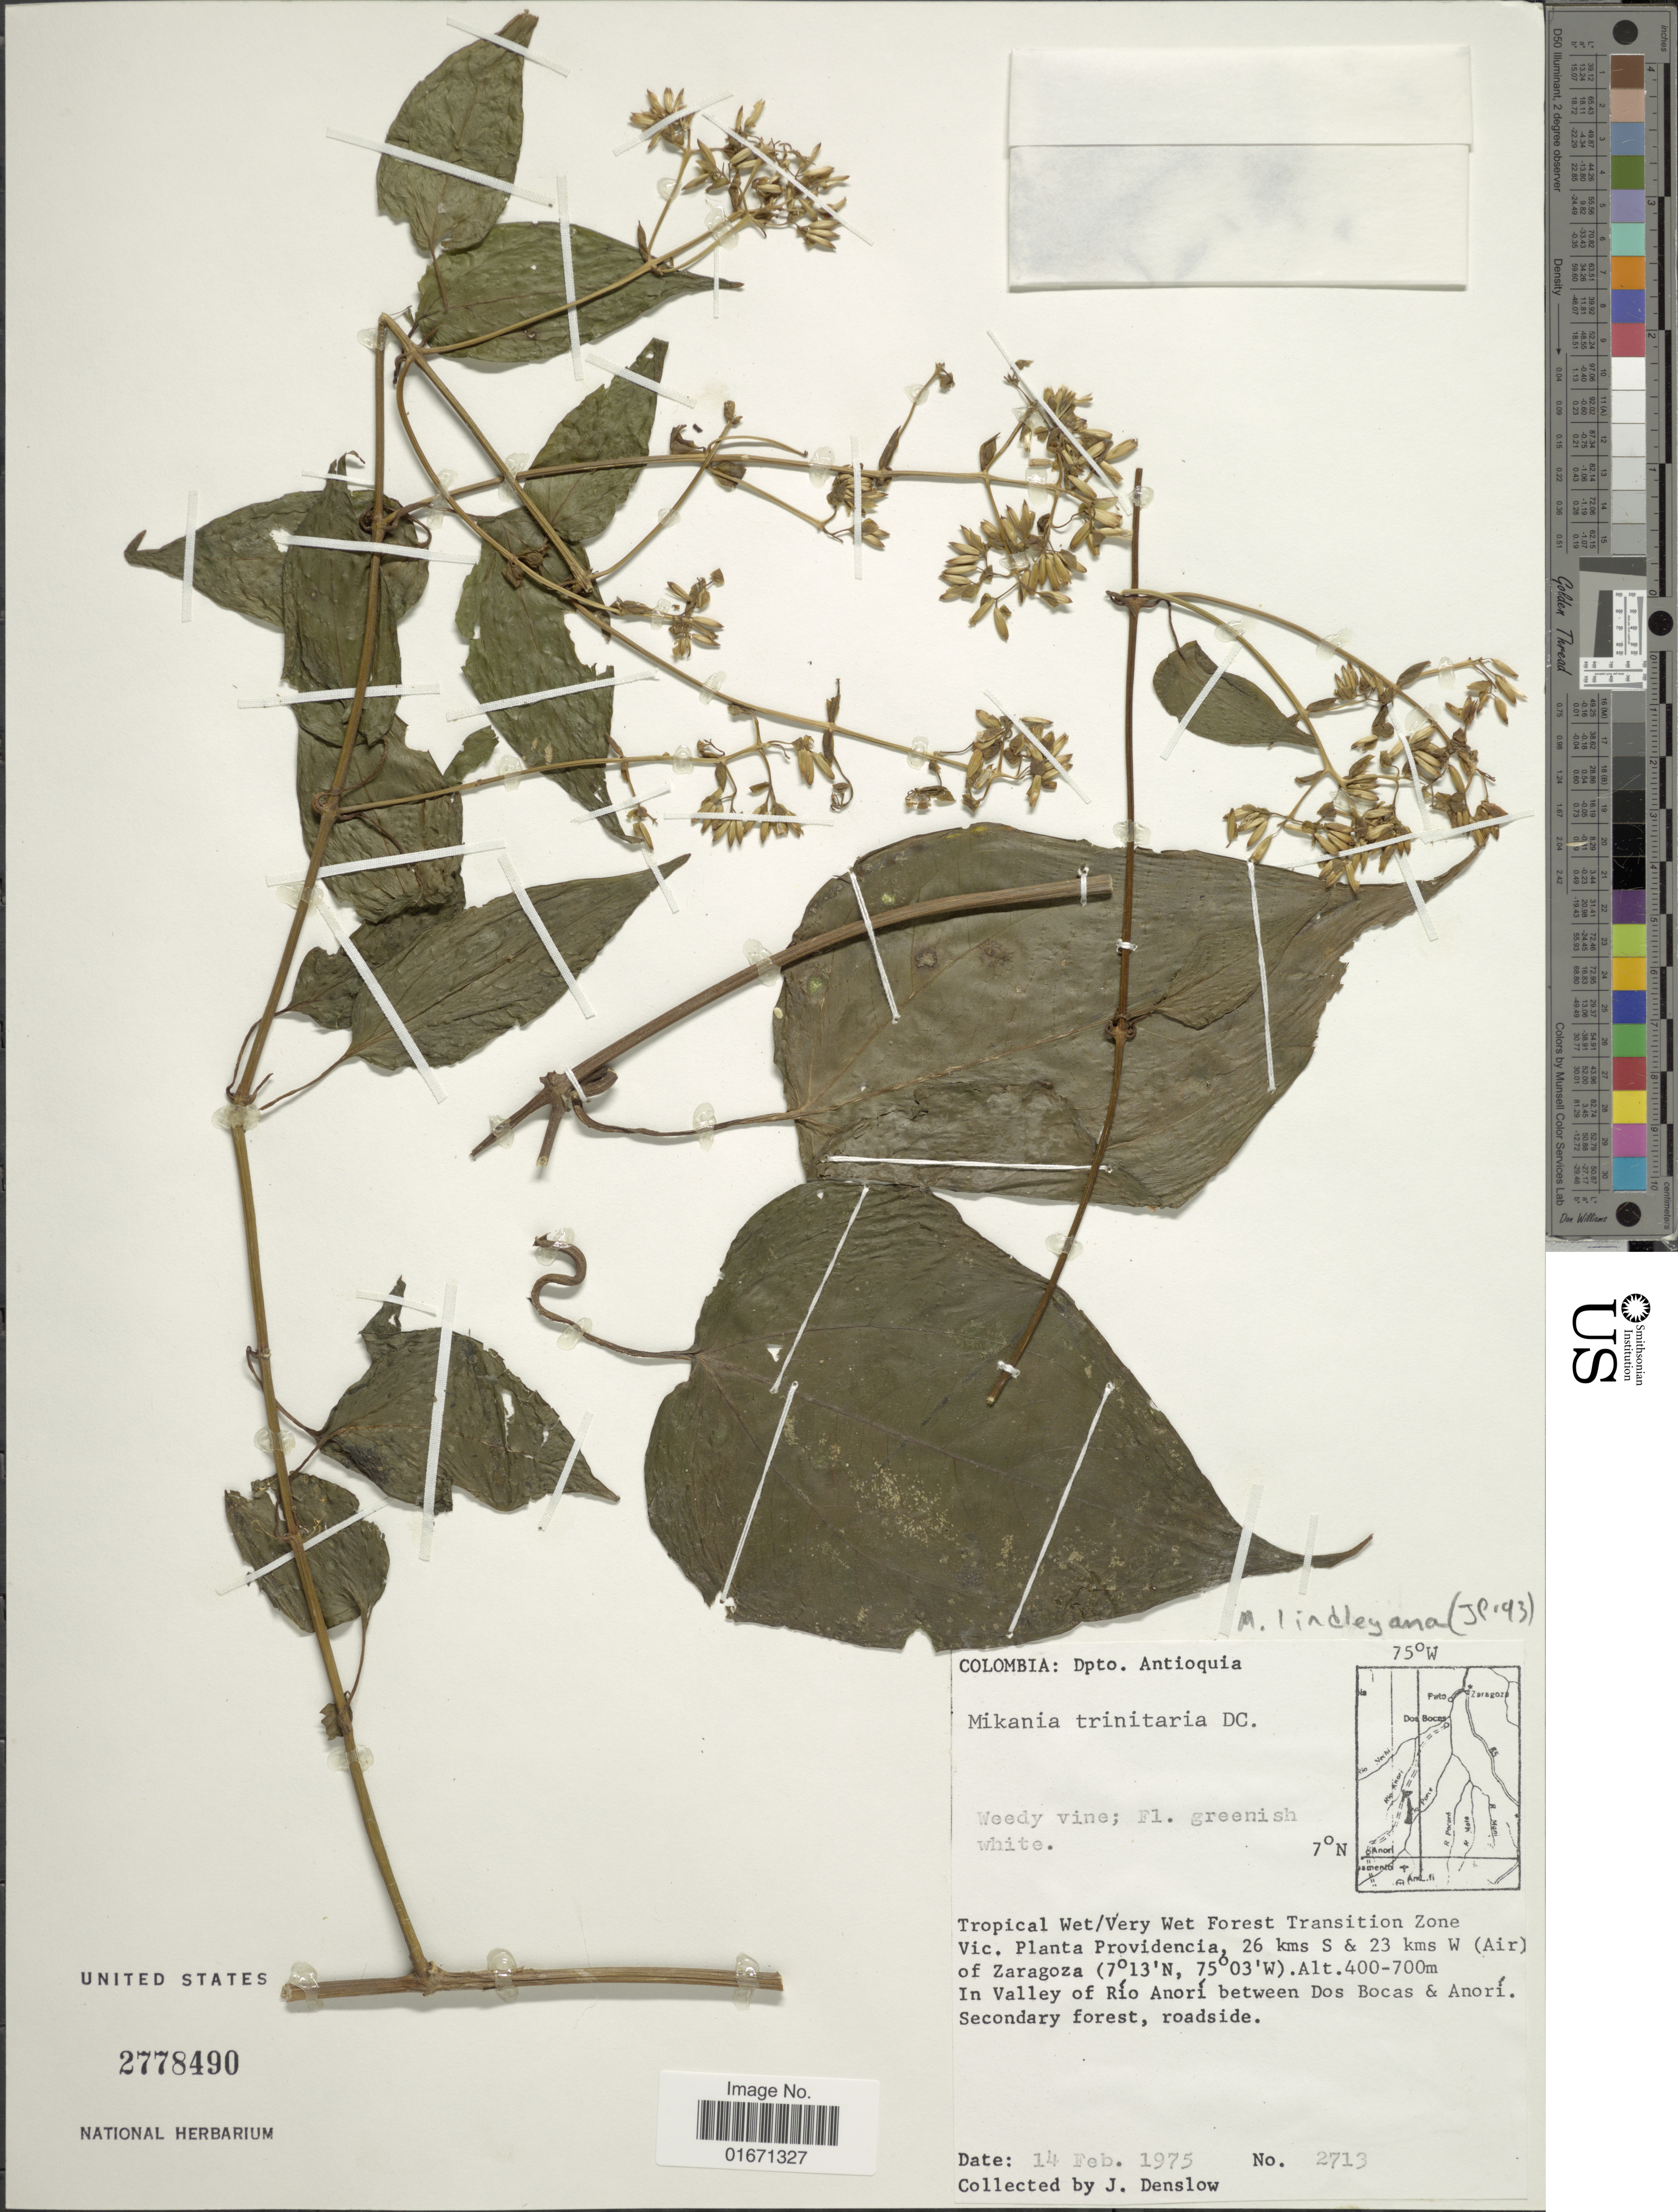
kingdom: Plantae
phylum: Tracheophyta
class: Magnoliopsida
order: Asterales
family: Asteraceae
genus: Mikania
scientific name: Mikania lindleyana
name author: DC.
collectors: J. Denslow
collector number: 2713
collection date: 1975-02-14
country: Colombia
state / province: Antioquia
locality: Transition Zone Vic. Planta Providencia, 26 kms S & 23 kms W (air) of Zaragoza, in Valley of Rio anori between Dos Bocas & Anori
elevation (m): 400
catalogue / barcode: US 2778490